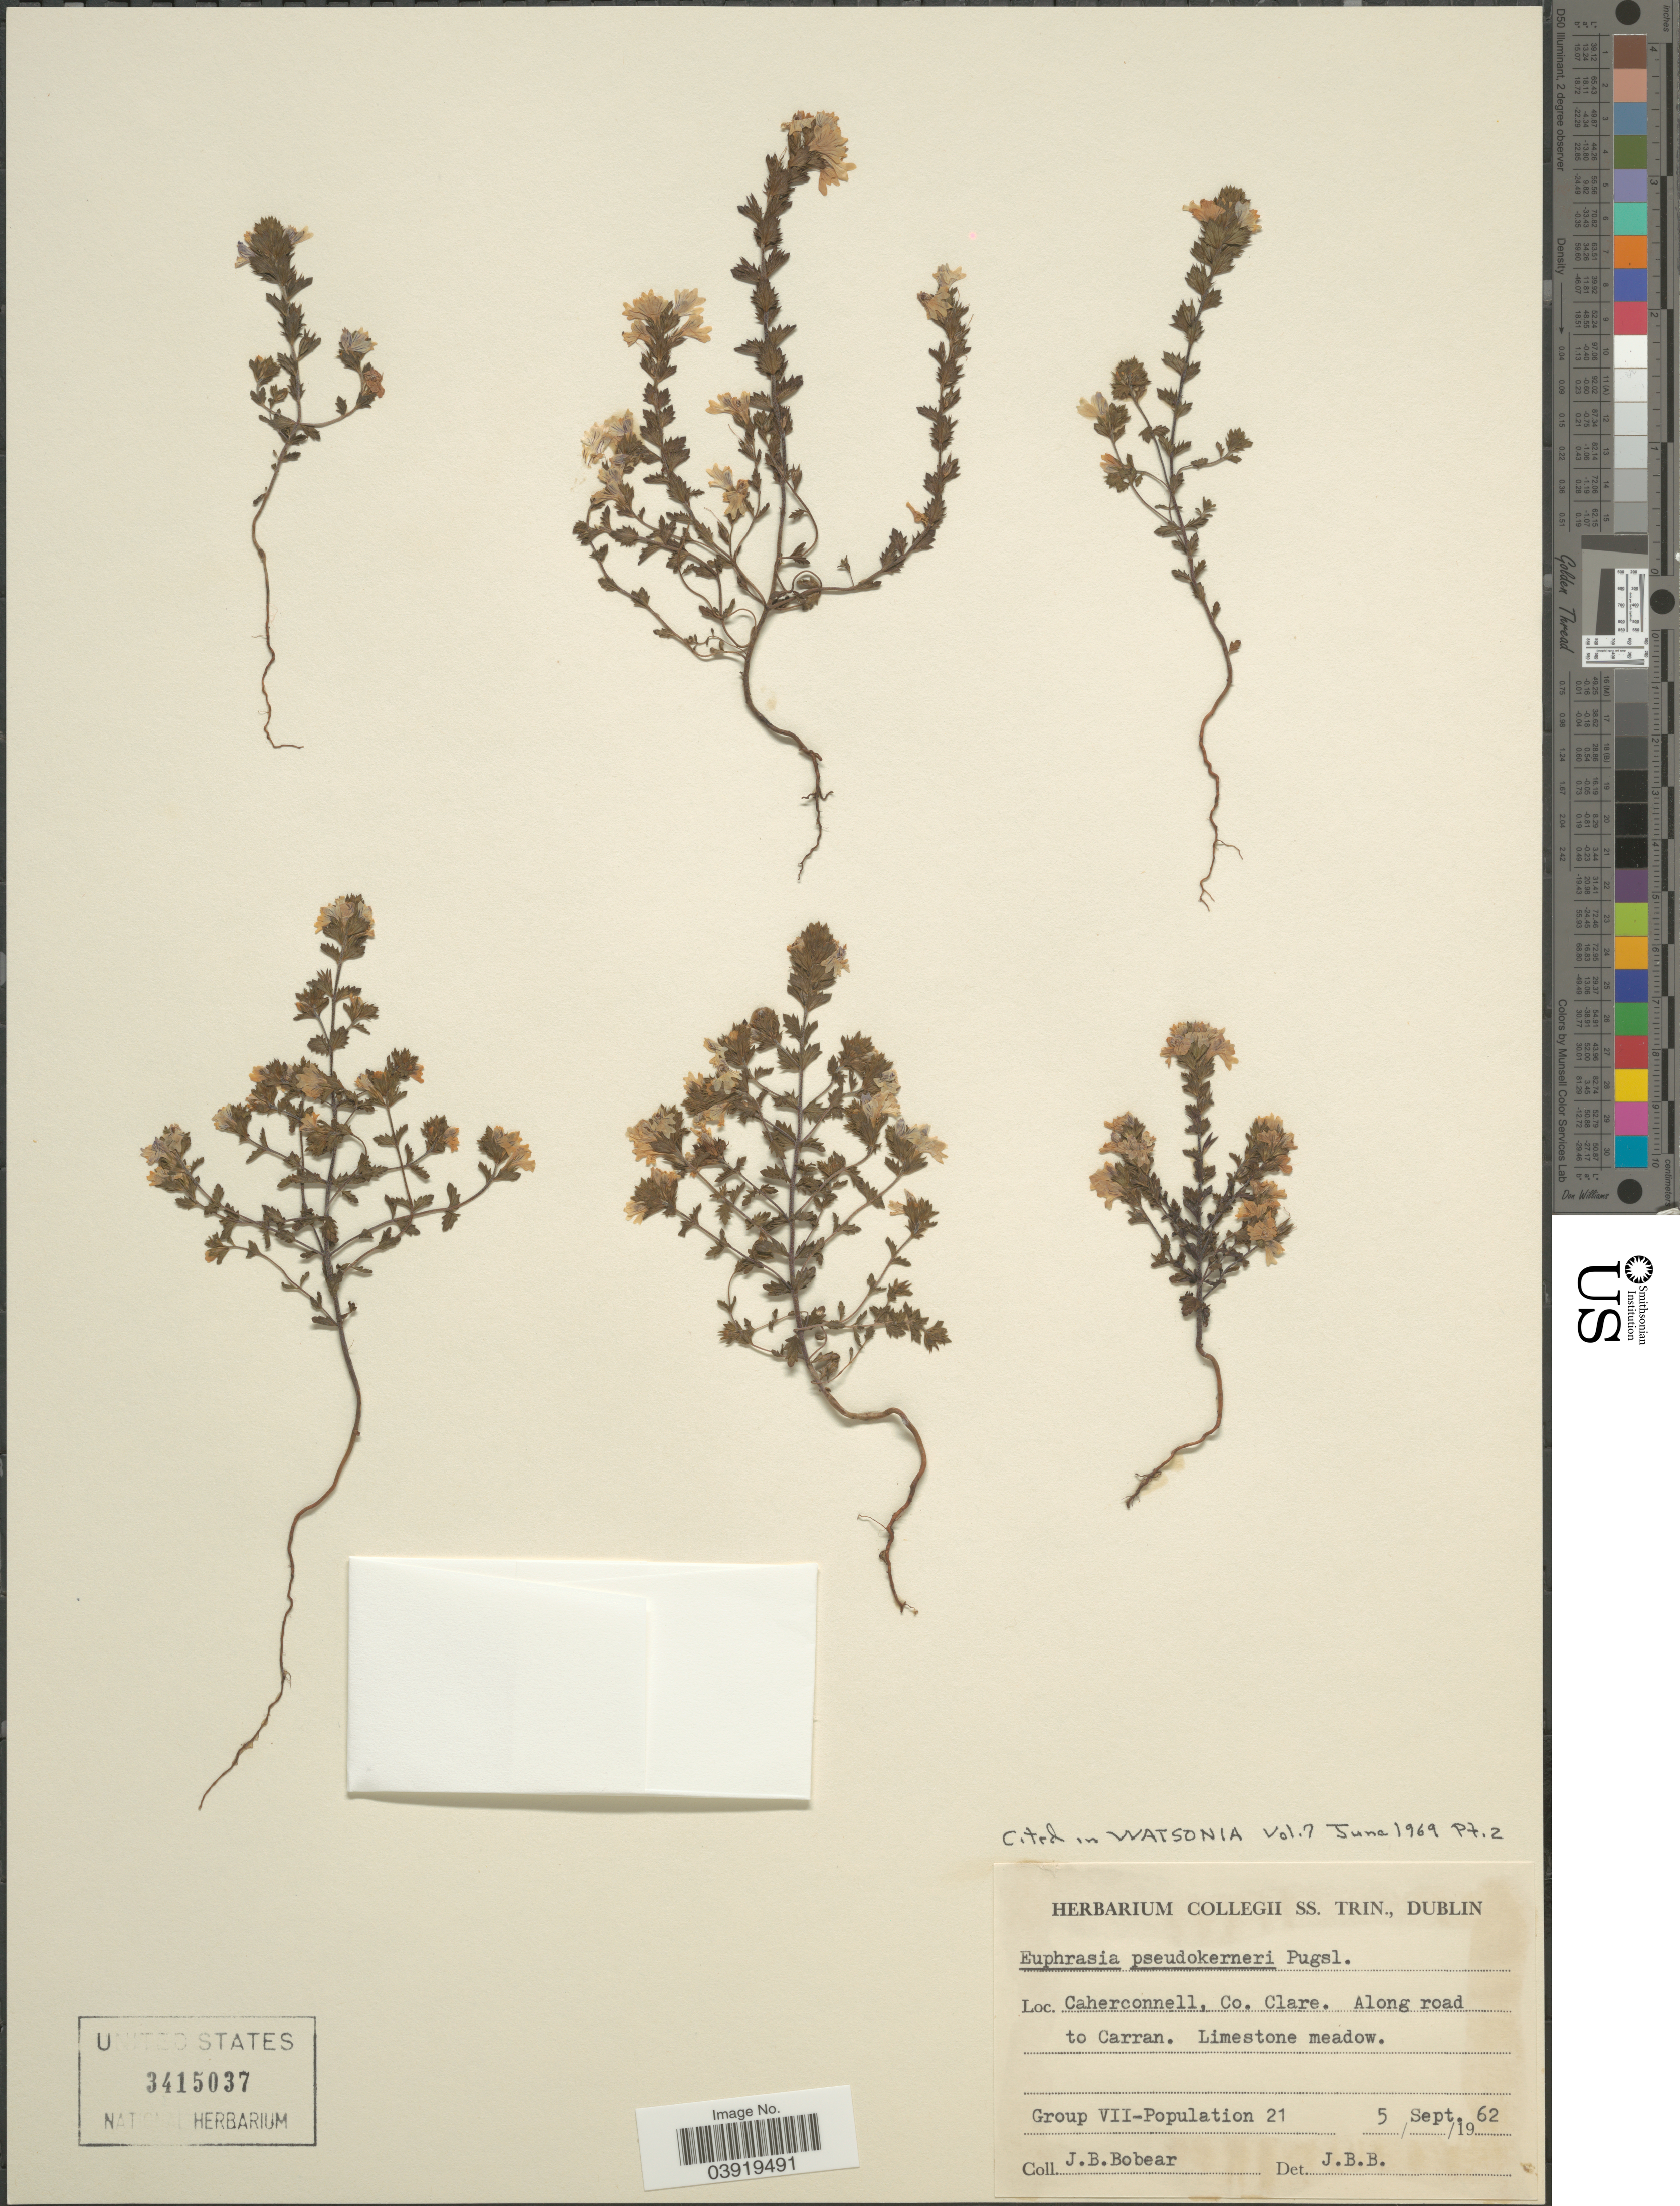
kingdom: Plantae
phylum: Tracheophyta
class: Magnoliopsida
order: Lamiales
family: Orobanchaceae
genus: Euphrasia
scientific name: Euphrasia pseudokemeri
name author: Pugsley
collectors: J. Bobear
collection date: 1962-09-05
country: Ireland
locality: Caherconnell, Co. Clare. Along road to Carran.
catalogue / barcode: US 3415037